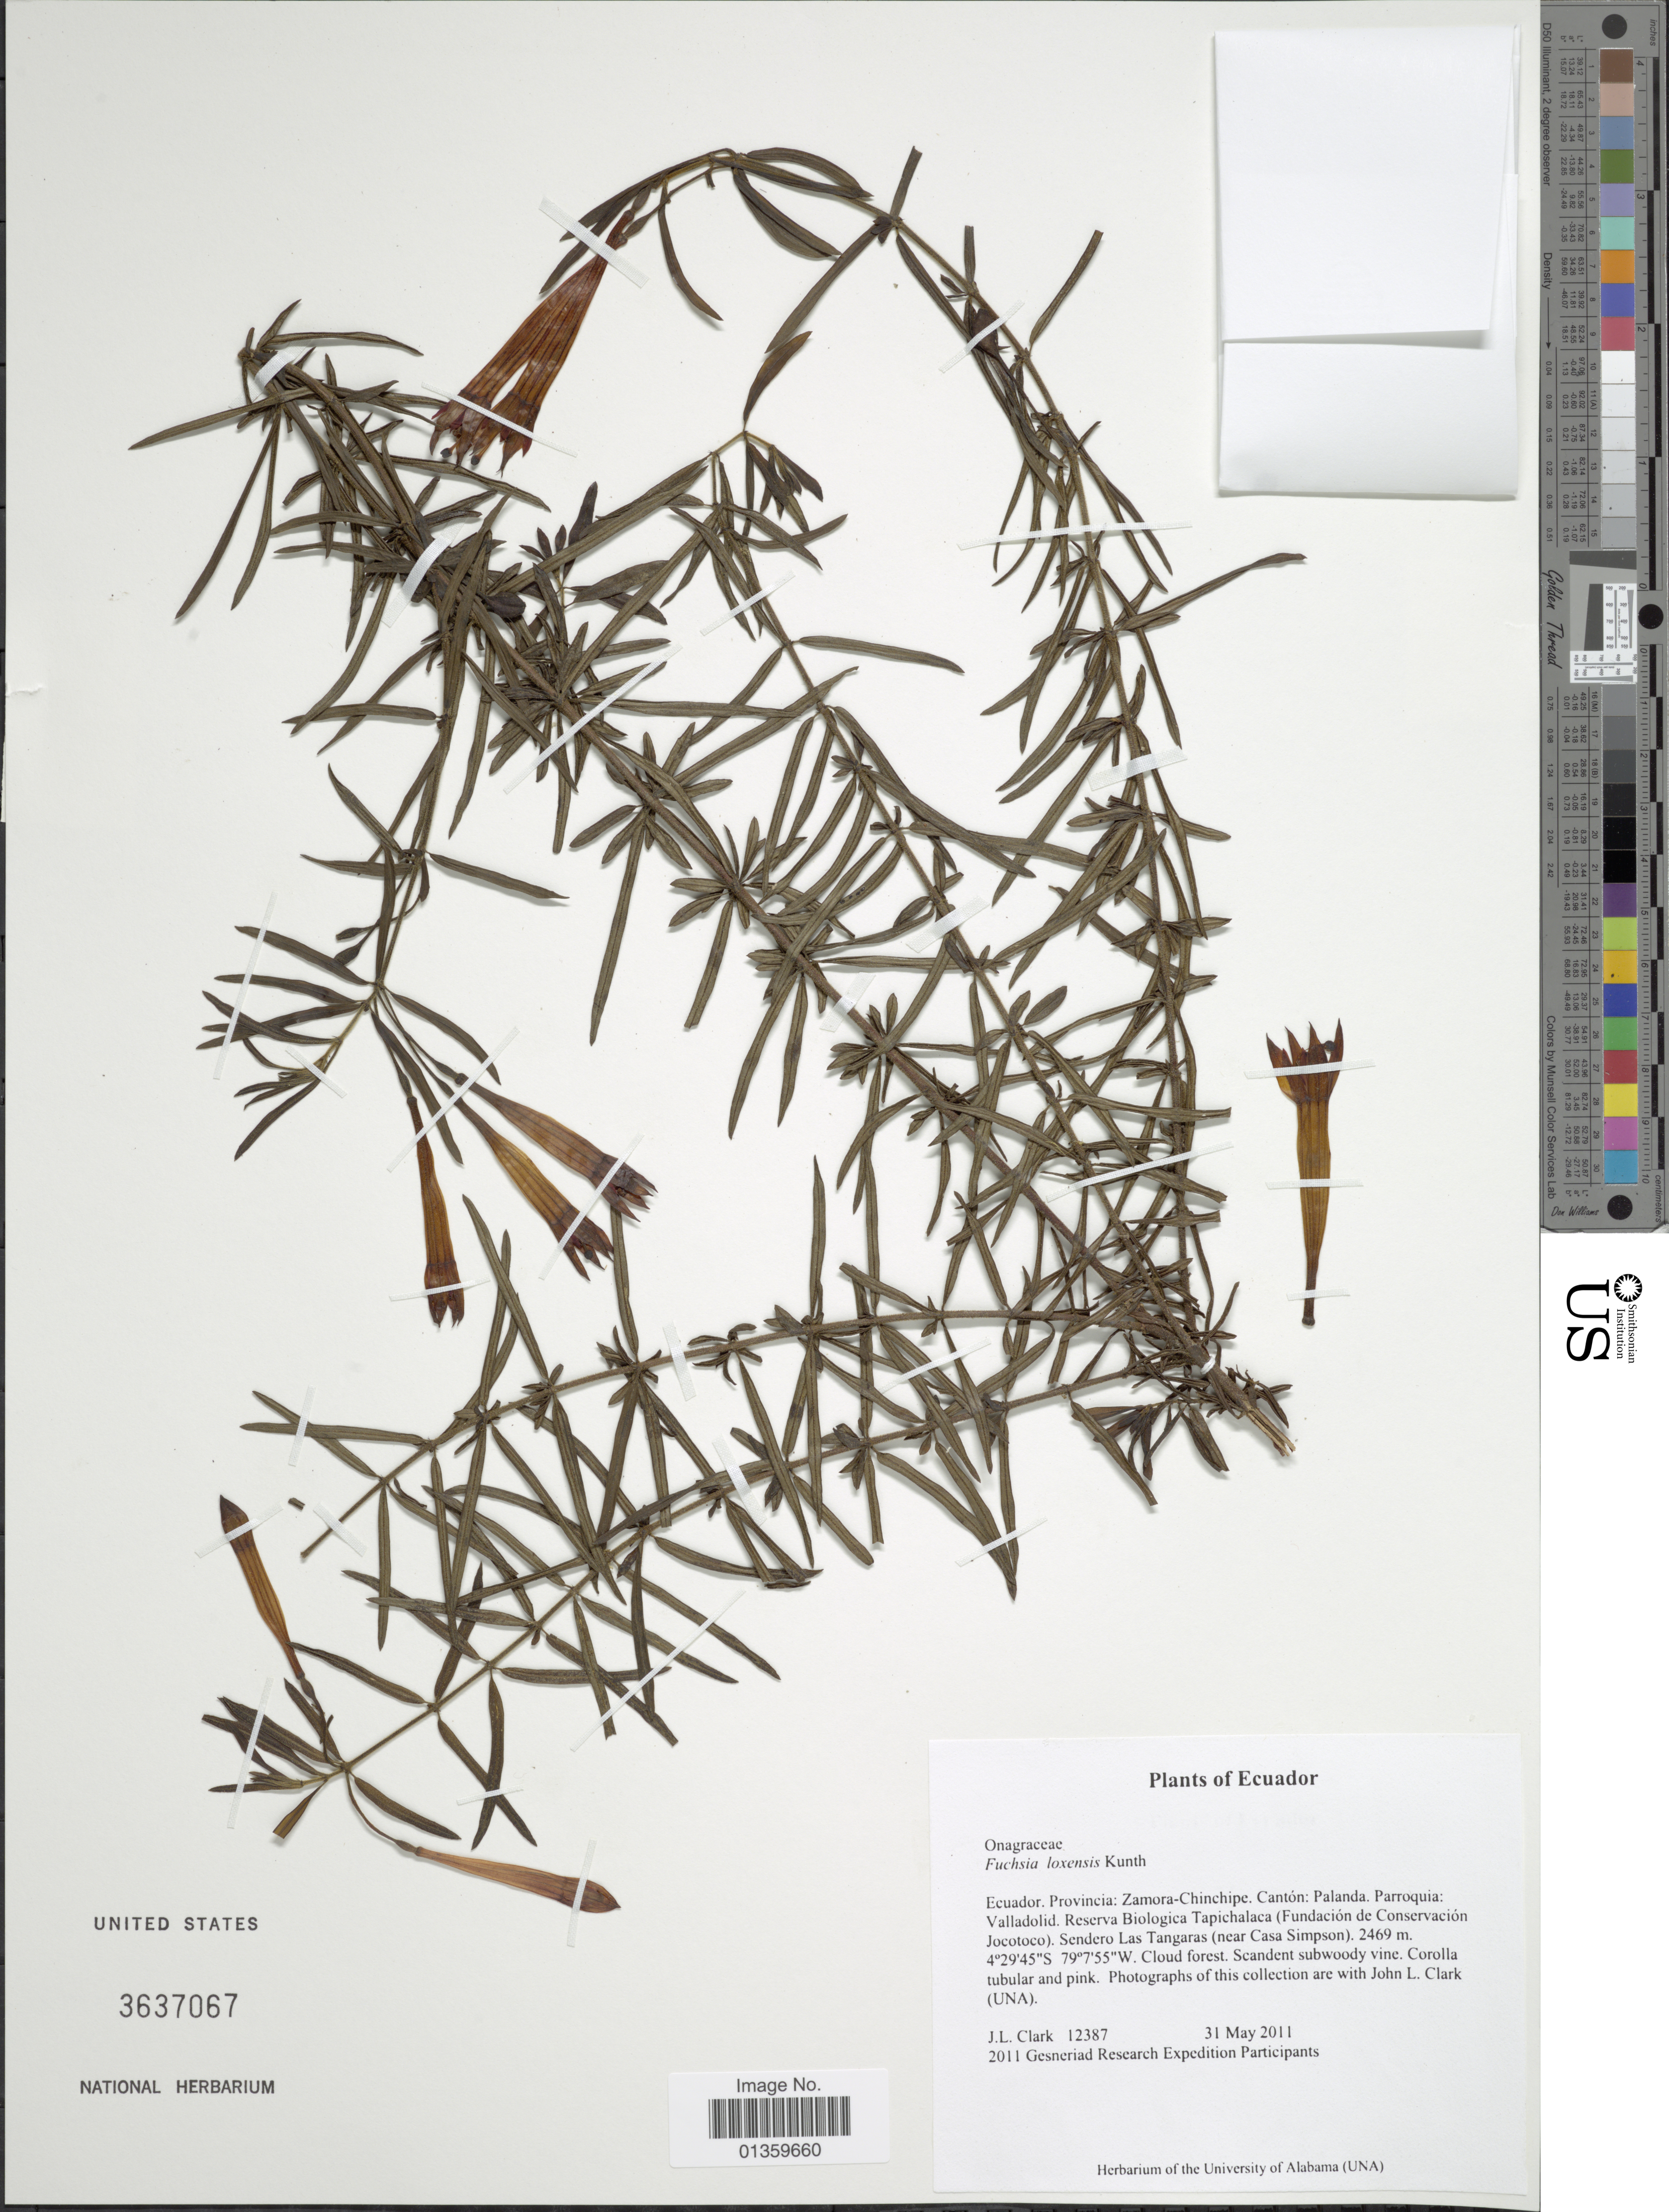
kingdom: Plantae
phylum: Tracheophyta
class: Magnoliopsida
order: Myrtales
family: Onagraceae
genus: Fuchsia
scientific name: Fuchsia loxensis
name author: Kunth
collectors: J. L. Clark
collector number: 12387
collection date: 2011-05-31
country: Ecuador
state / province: Zamora-Chinchipe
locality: Cantón: Palanda. Parroquia: Vallodolid. Reserva Biologica Tapichalaca (Fundación de Conservación Jocotoco). Sendero Las Tangaras (near Casa Simpson)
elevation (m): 2469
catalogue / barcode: US 3637067